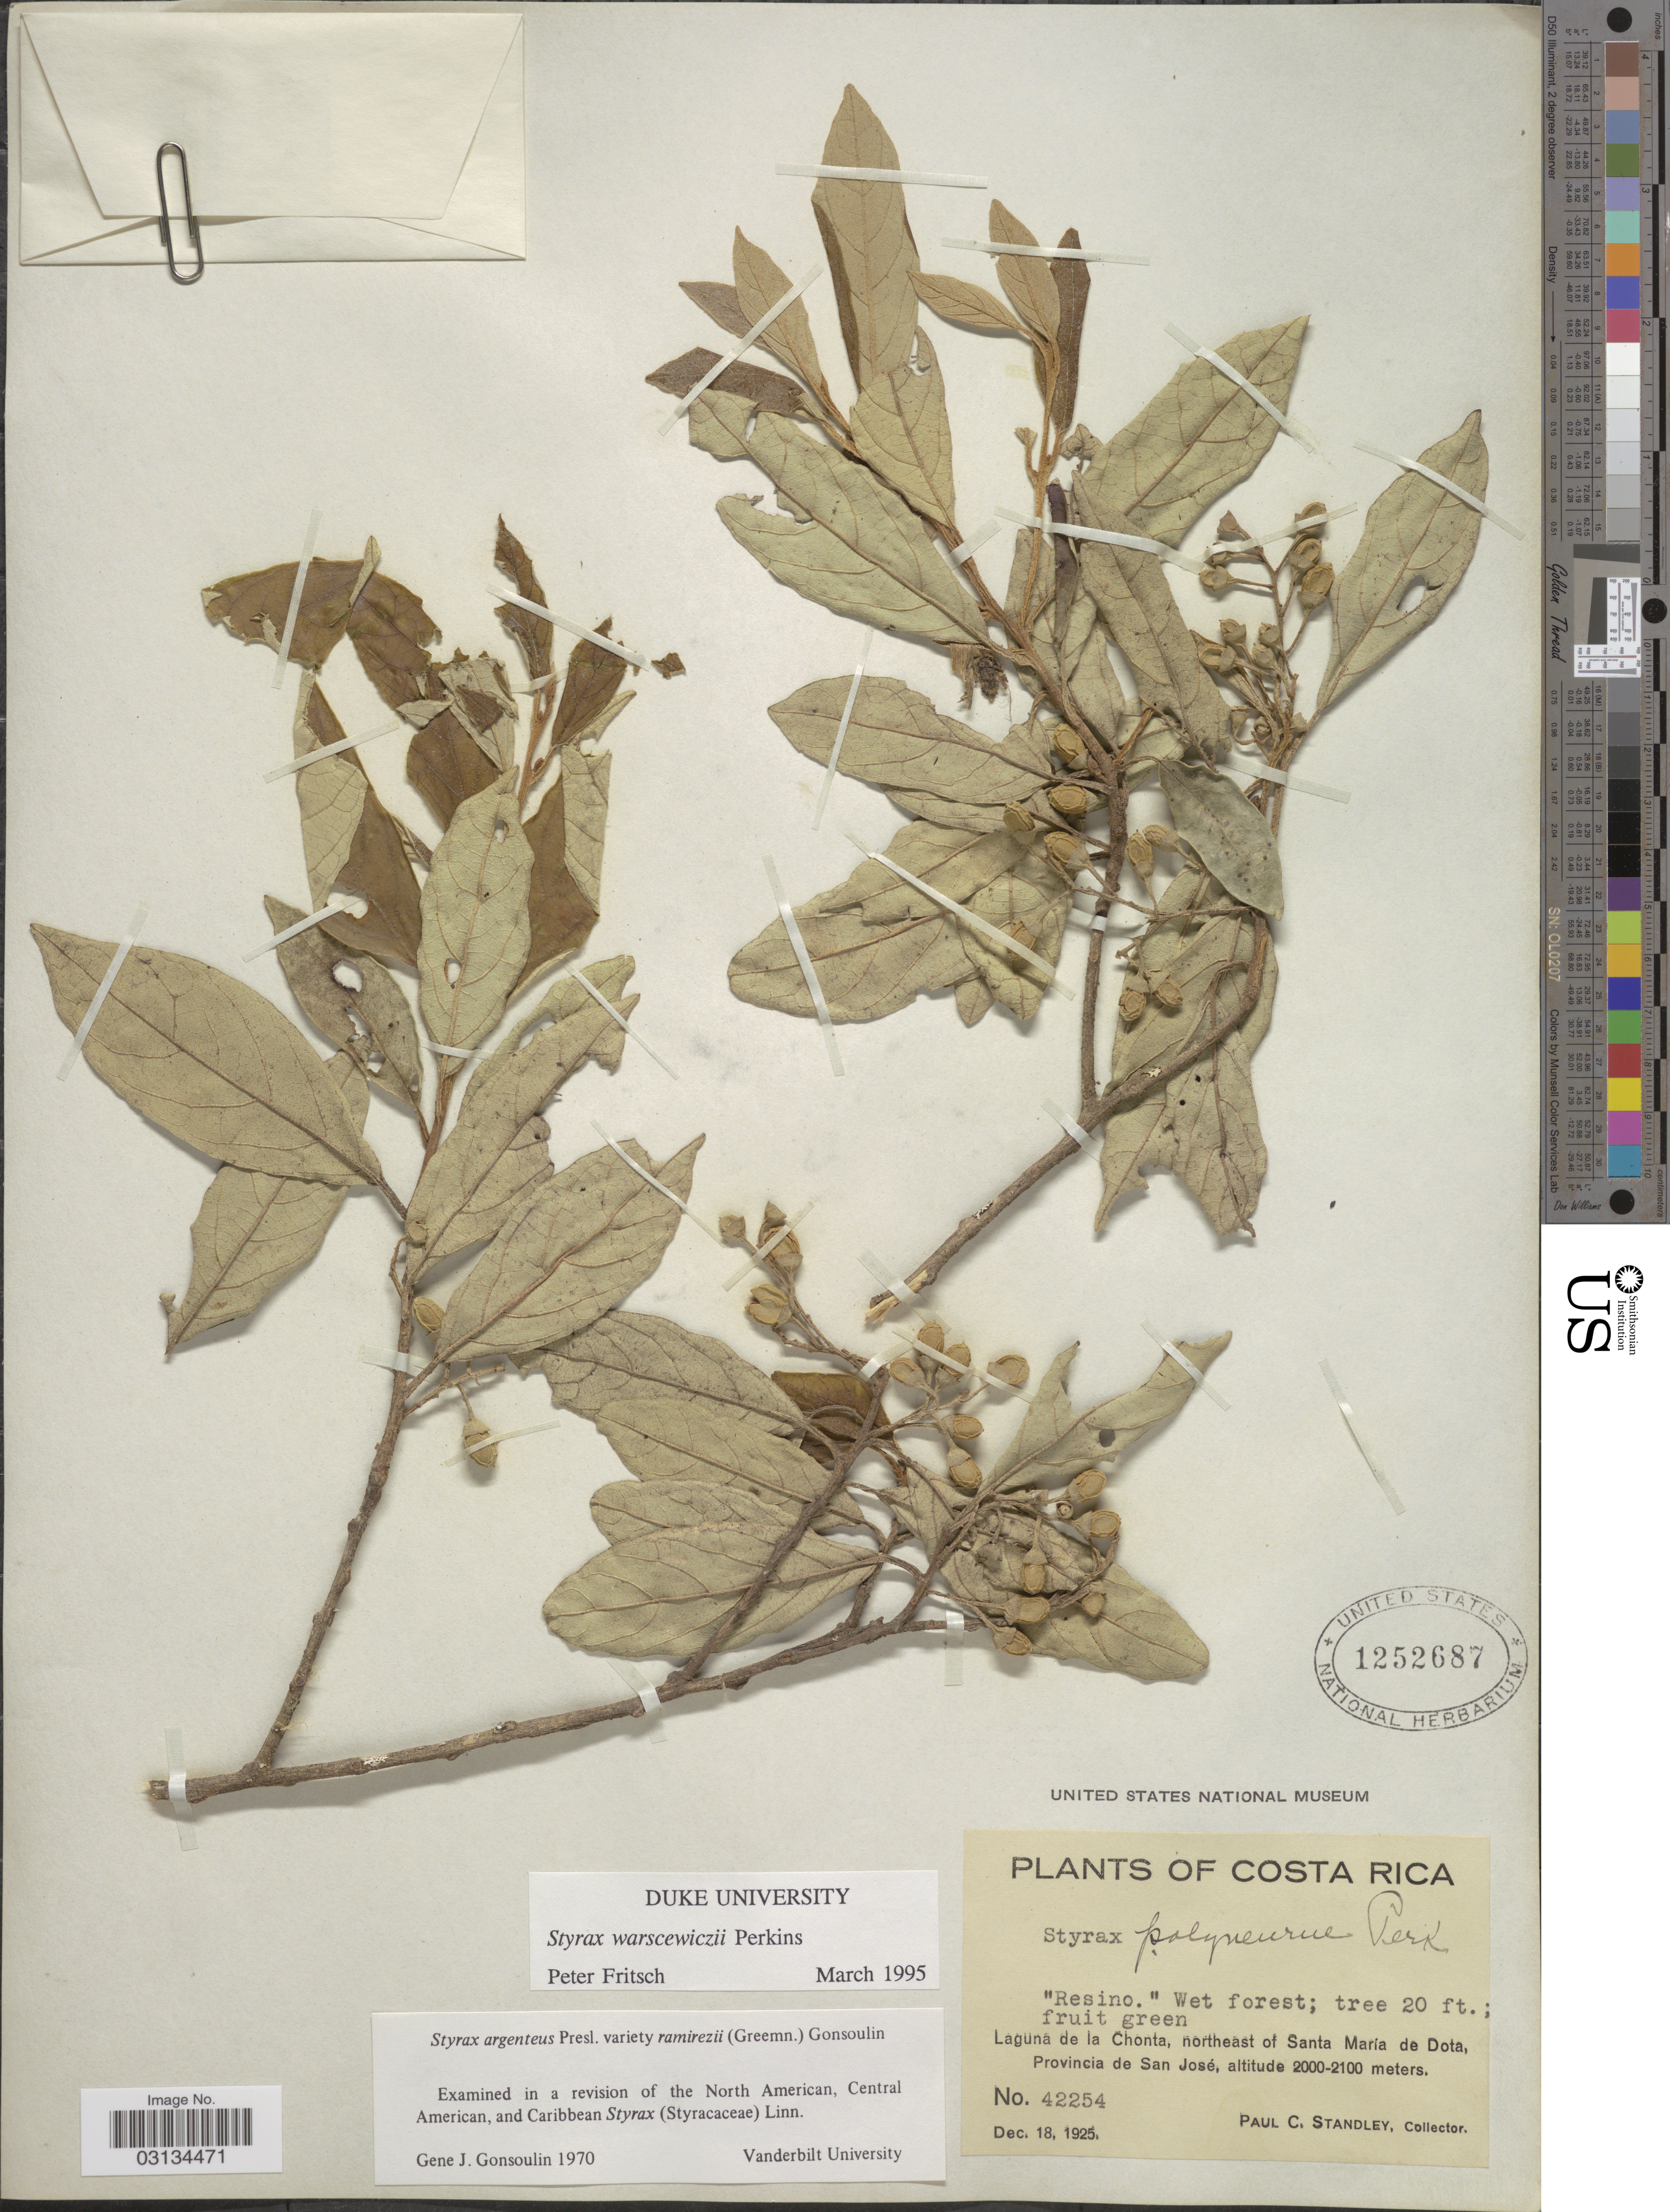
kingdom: Plantae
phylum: Tracheophyta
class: Magnoliopsida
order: Ericales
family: Styracaceae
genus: Styrax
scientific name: Styrax warscewiczii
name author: Perkins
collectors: P. C. Standley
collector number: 42254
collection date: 1925-12-18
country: Costa Rica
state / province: San José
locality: Laguna de la Chonta, northeast of Santa María de Dota.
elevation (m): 2000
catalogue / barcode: US 1252687